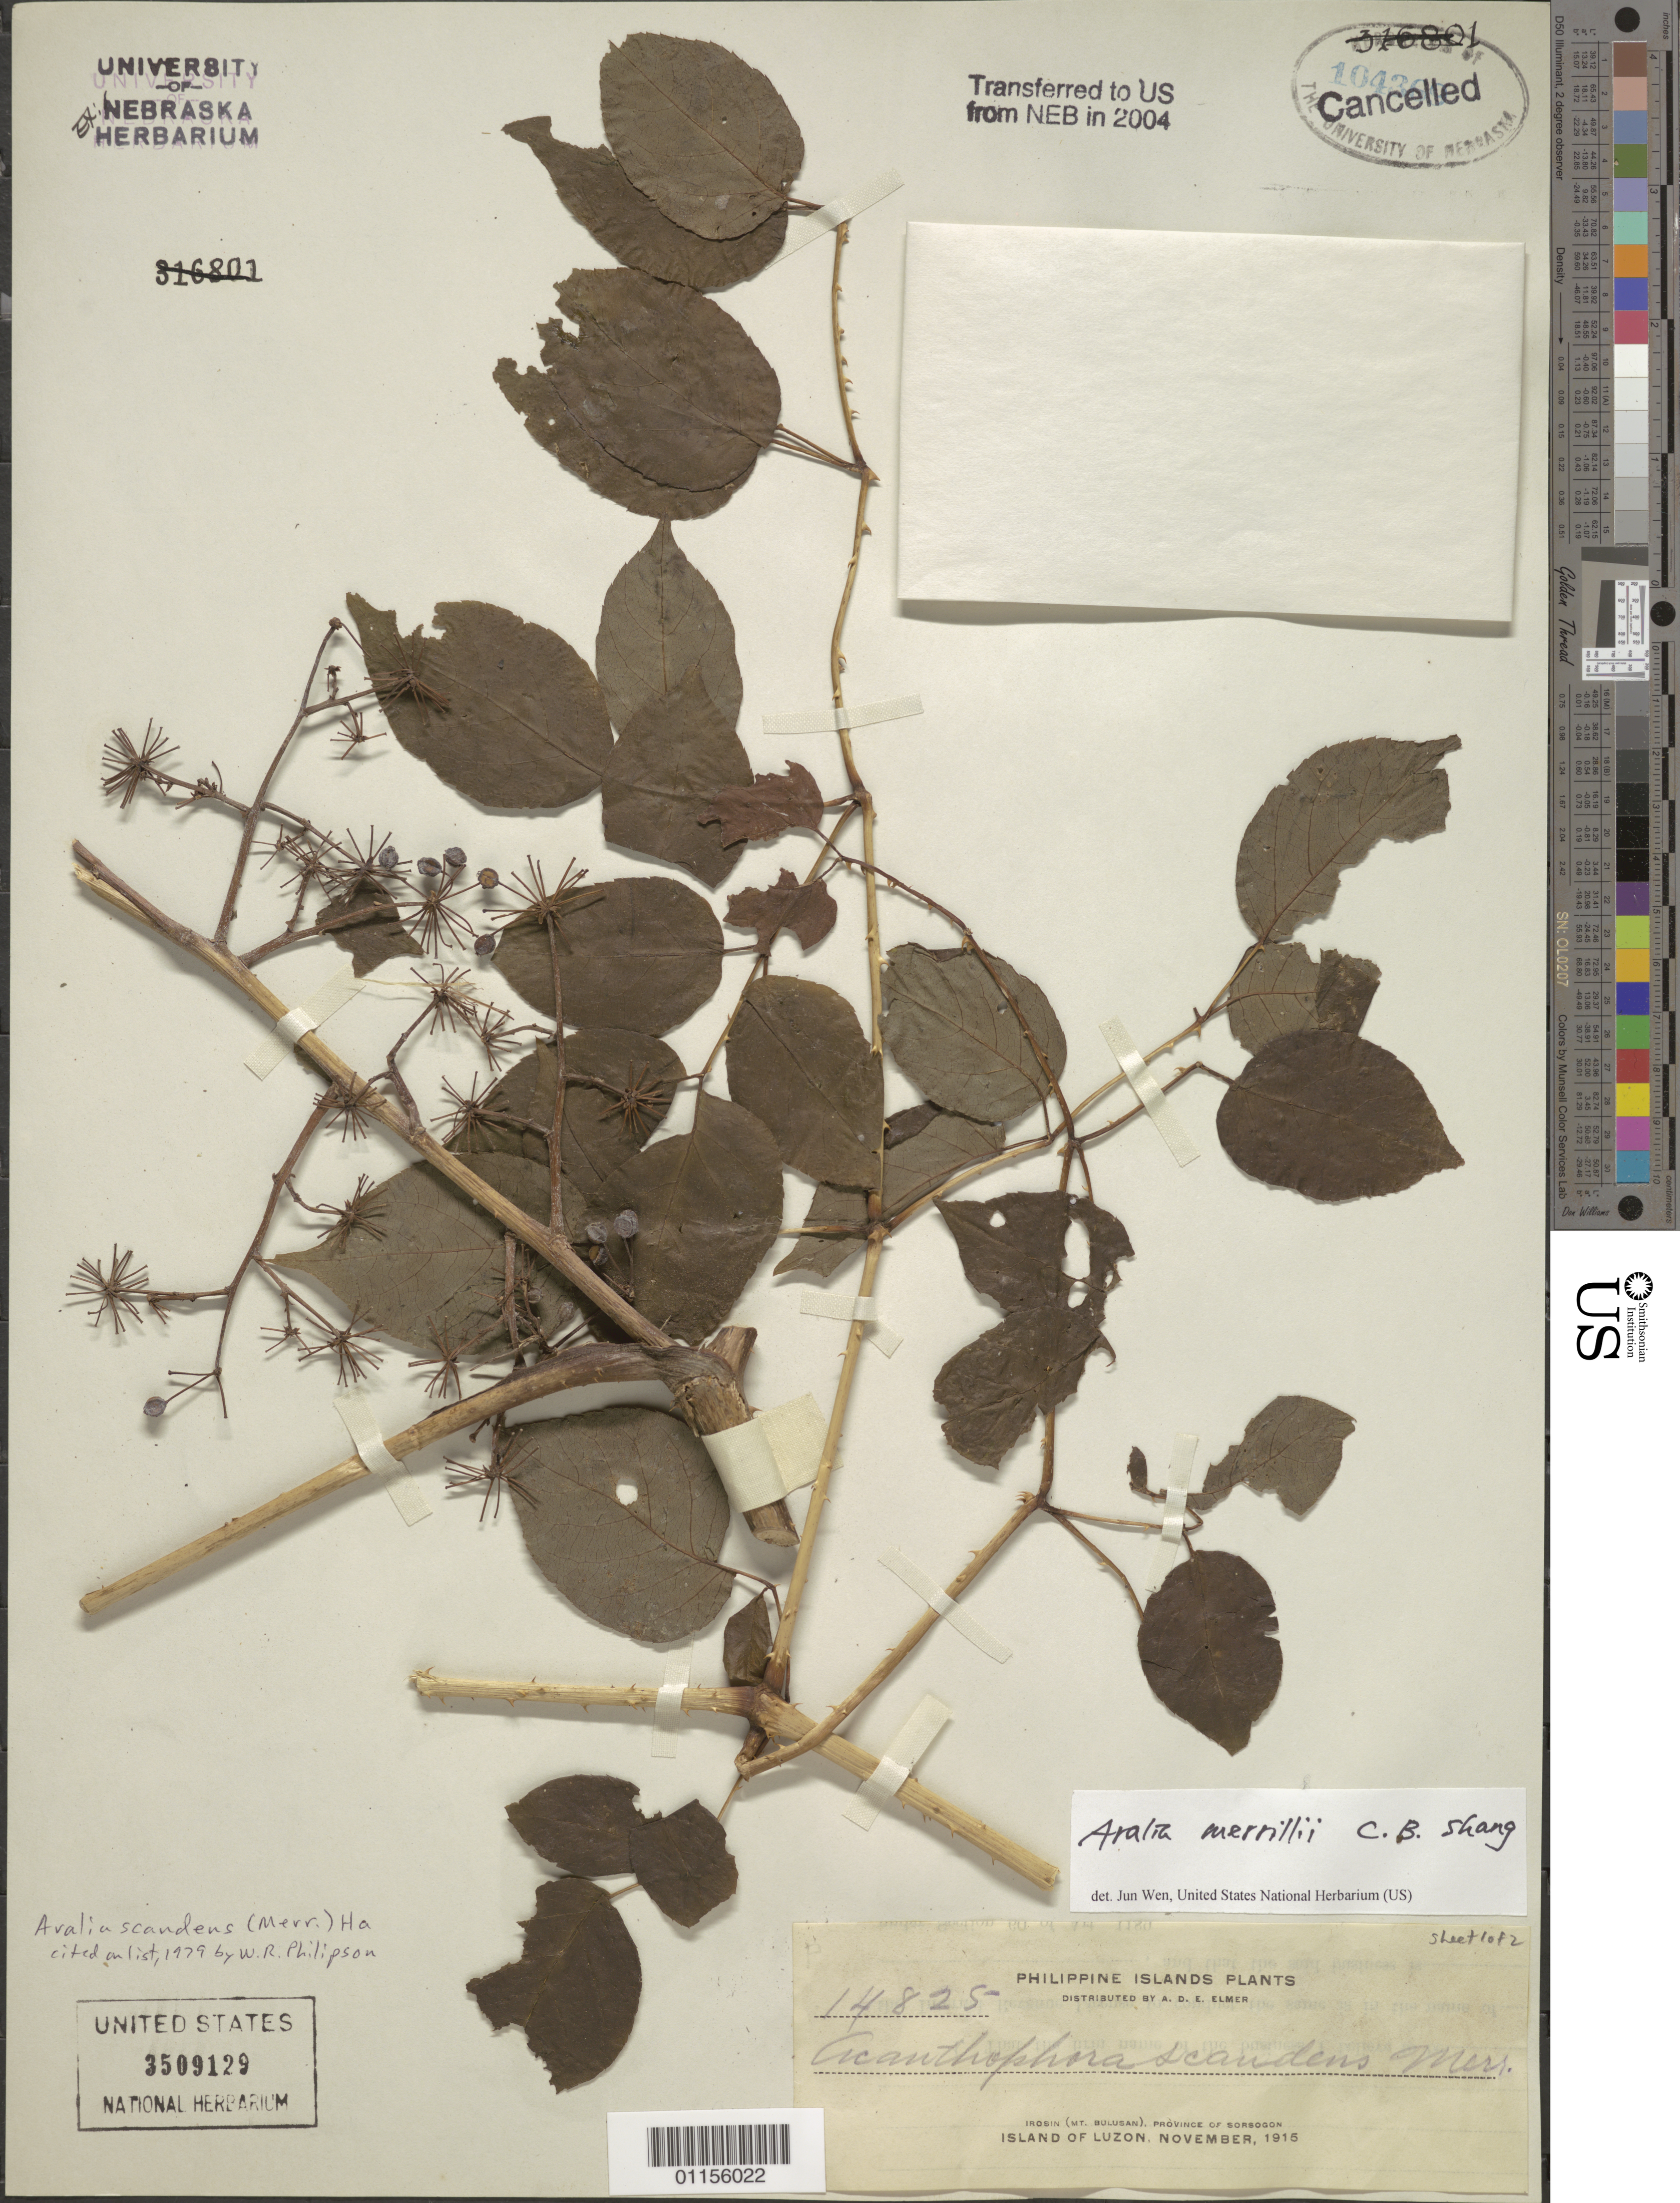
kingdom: Plantae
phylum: Tracheophyta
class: Magnoliopsida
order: Apiales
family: Araliaceae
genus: Aralia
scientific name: Aralia merrillii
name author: C.B. Shang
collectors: A. D. E. Elmer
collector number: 14825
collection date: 1915-11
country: Philippines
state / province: Bicol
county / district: Sorsogon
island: Luzon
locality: Irosin, Mt Bulusan, Luzon.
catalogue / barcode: US 3509129